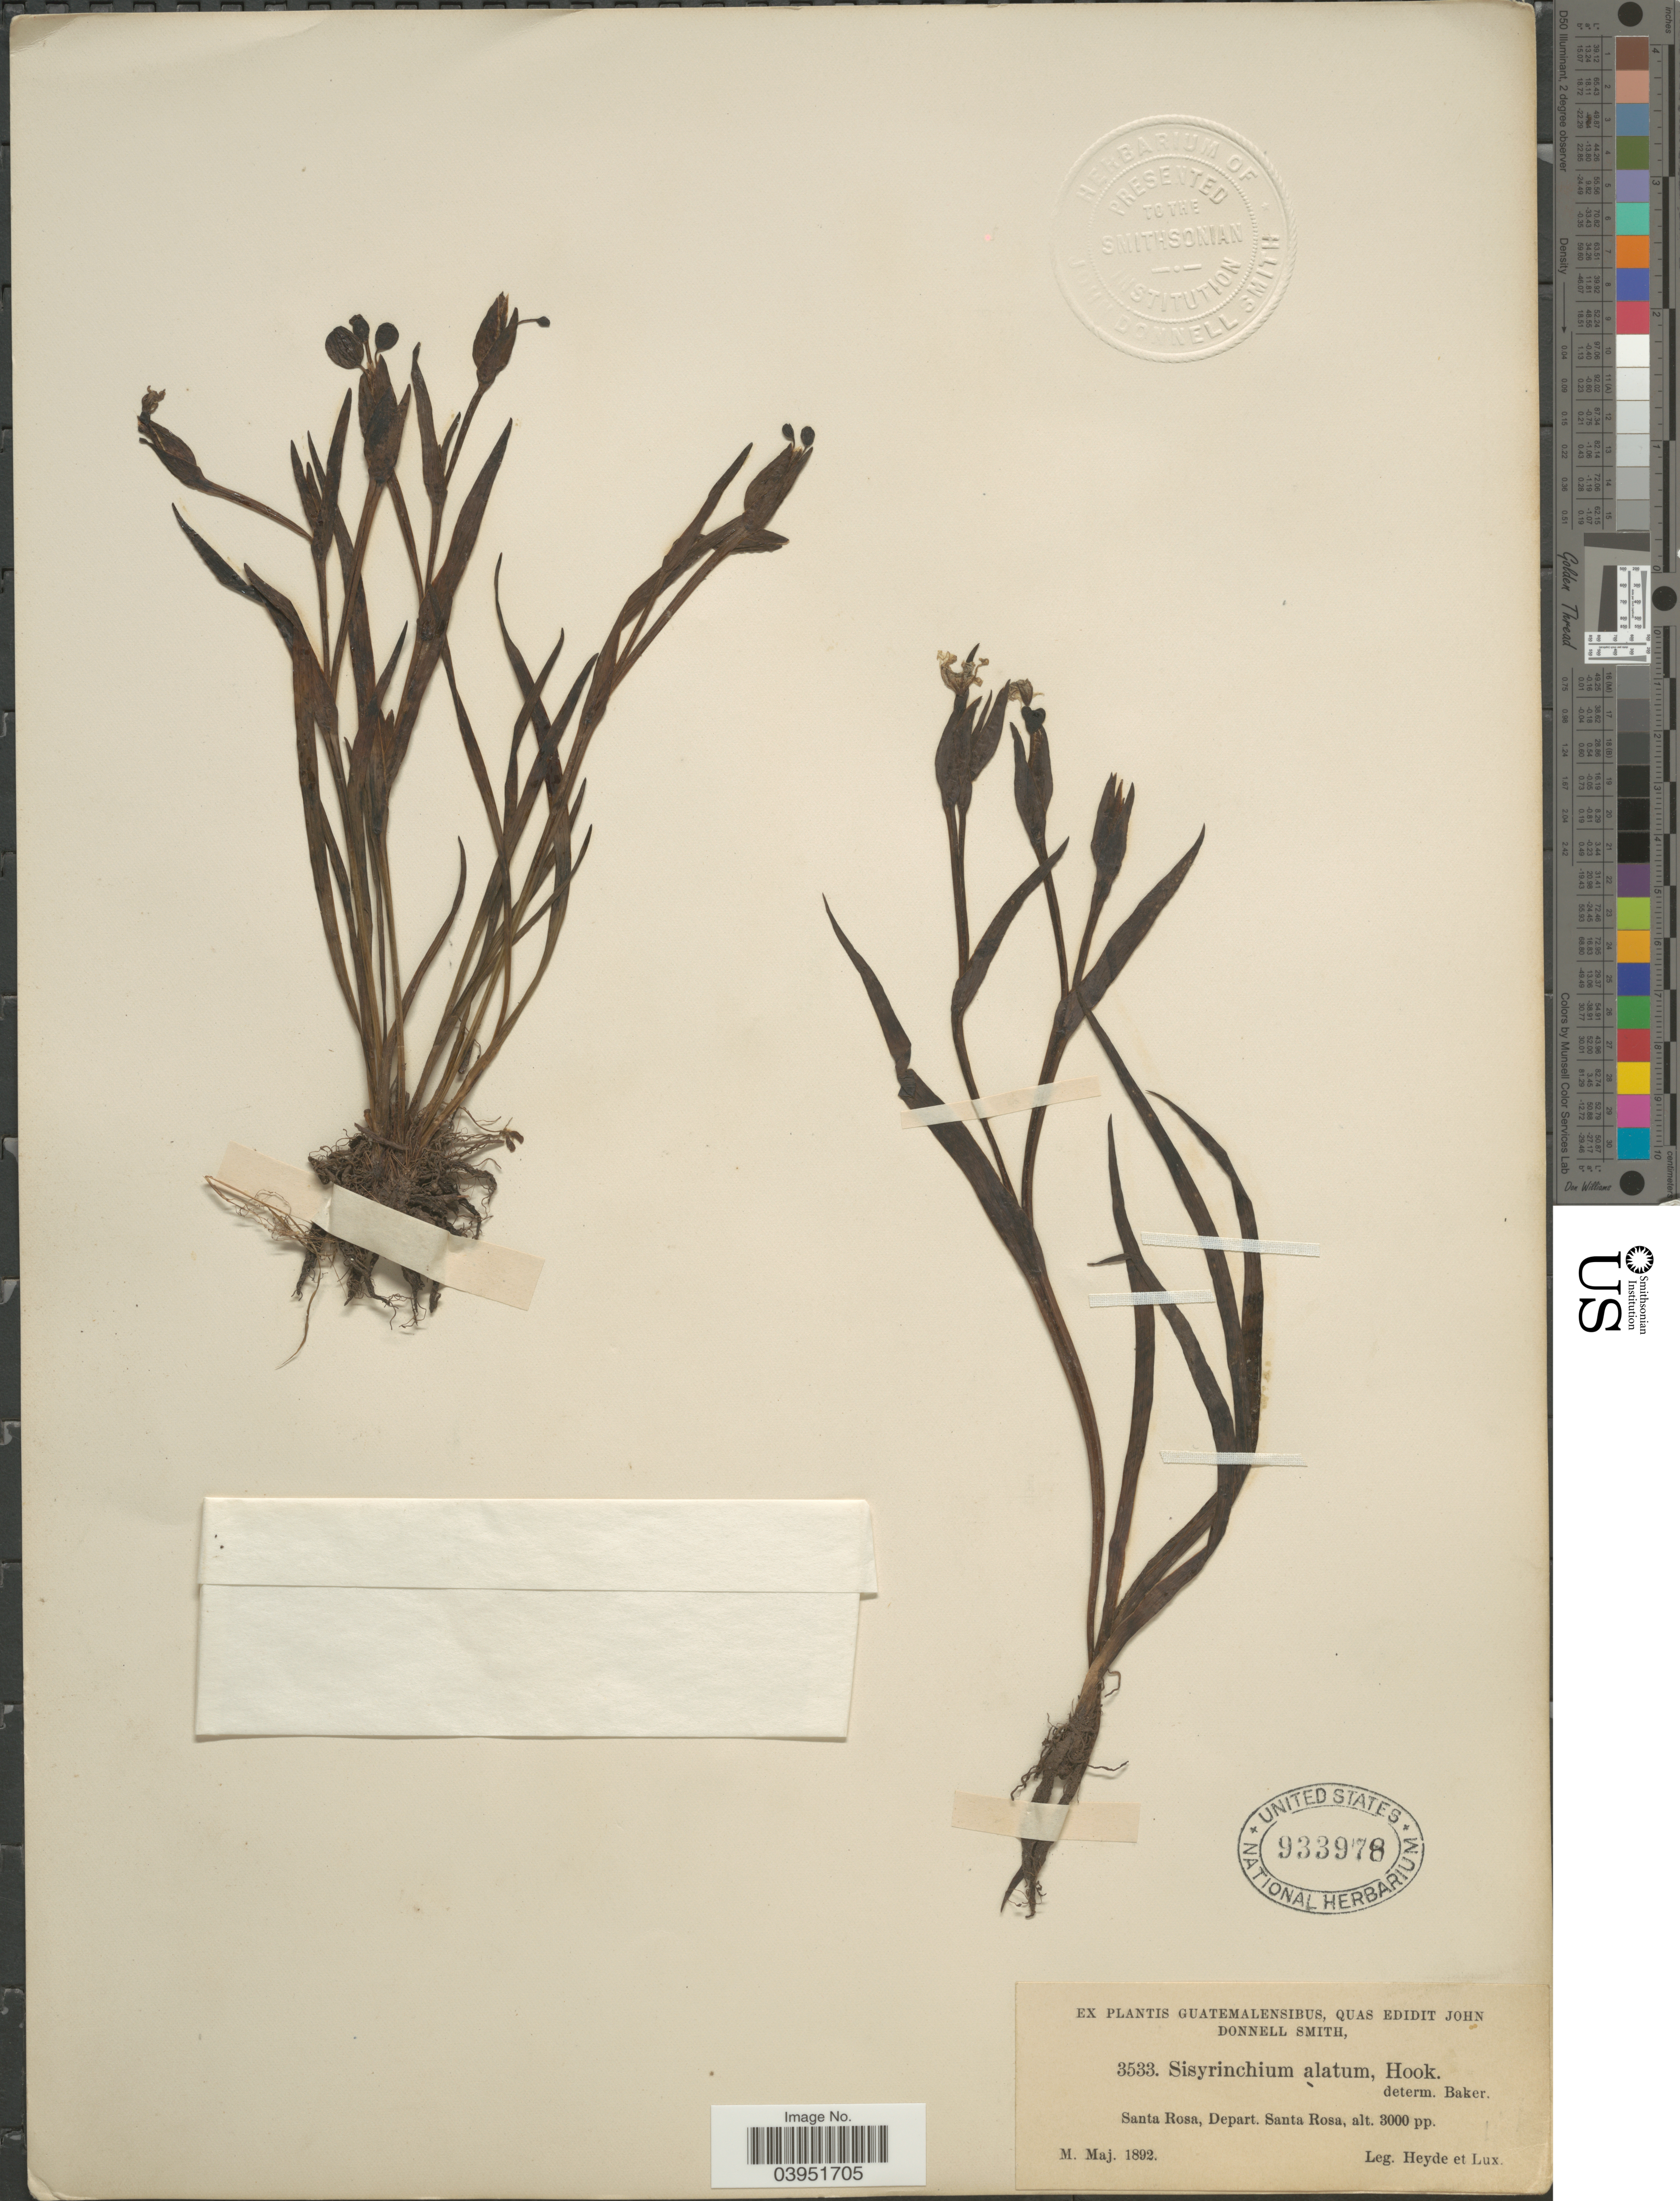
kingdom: Plantae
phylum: Tracheophyta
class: Liliopsida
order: Asparagales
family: Iridaceae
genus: Sisyrinchium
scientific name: Sisyrinchium alatum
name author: Hook.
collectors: Heyde & Lux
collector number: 3533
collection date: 1892-05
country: Guatemala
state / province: Santa Rosa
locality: Santa Rosa, Depart. Santa Rosa.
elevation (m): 914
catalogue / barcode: US 933978